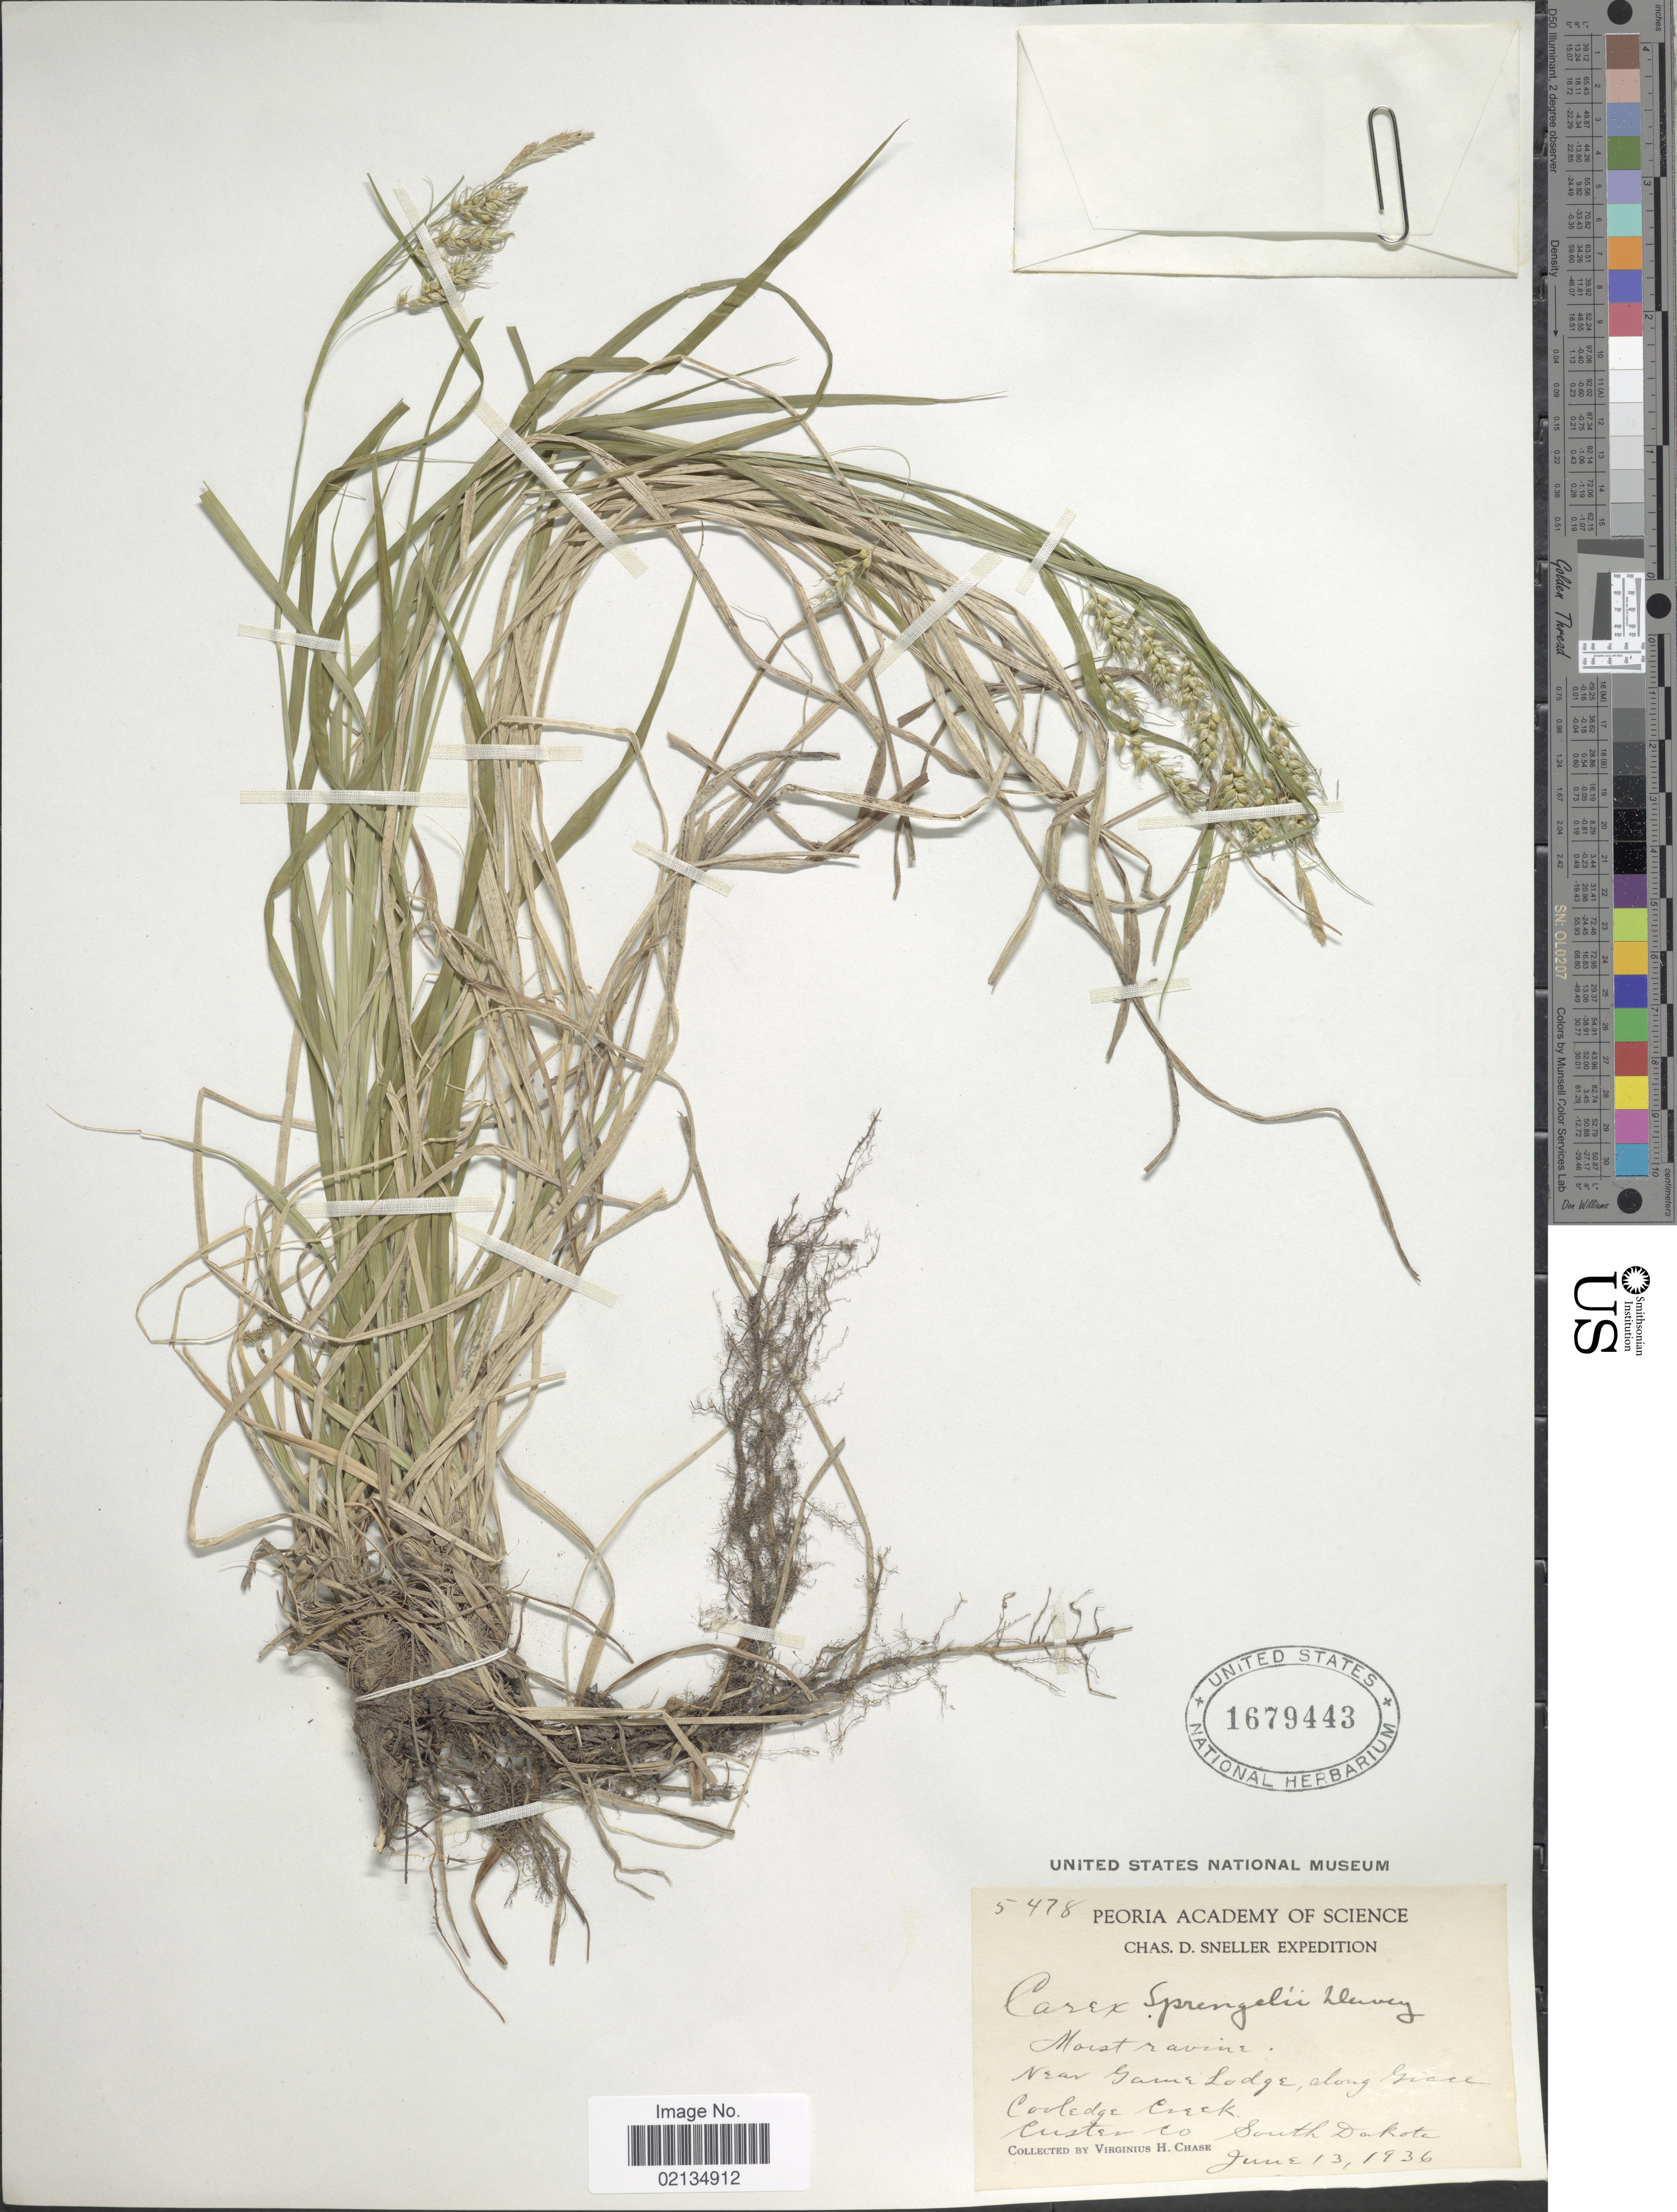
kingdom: Plantae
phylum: Tracheophyta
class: Liliopsida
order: Poales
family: Cyperaceae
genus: Carex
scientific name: Carex sprengelii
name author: Dewey ex Spreng.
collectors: V. H. Chase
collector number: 5478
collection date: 1936-06-13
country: United States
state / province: South Dakota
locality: Moist ravine. Near Game Lodge, along Grace Cooledge Creek, Custer Co. South Dakota.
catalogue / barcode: US 1679443